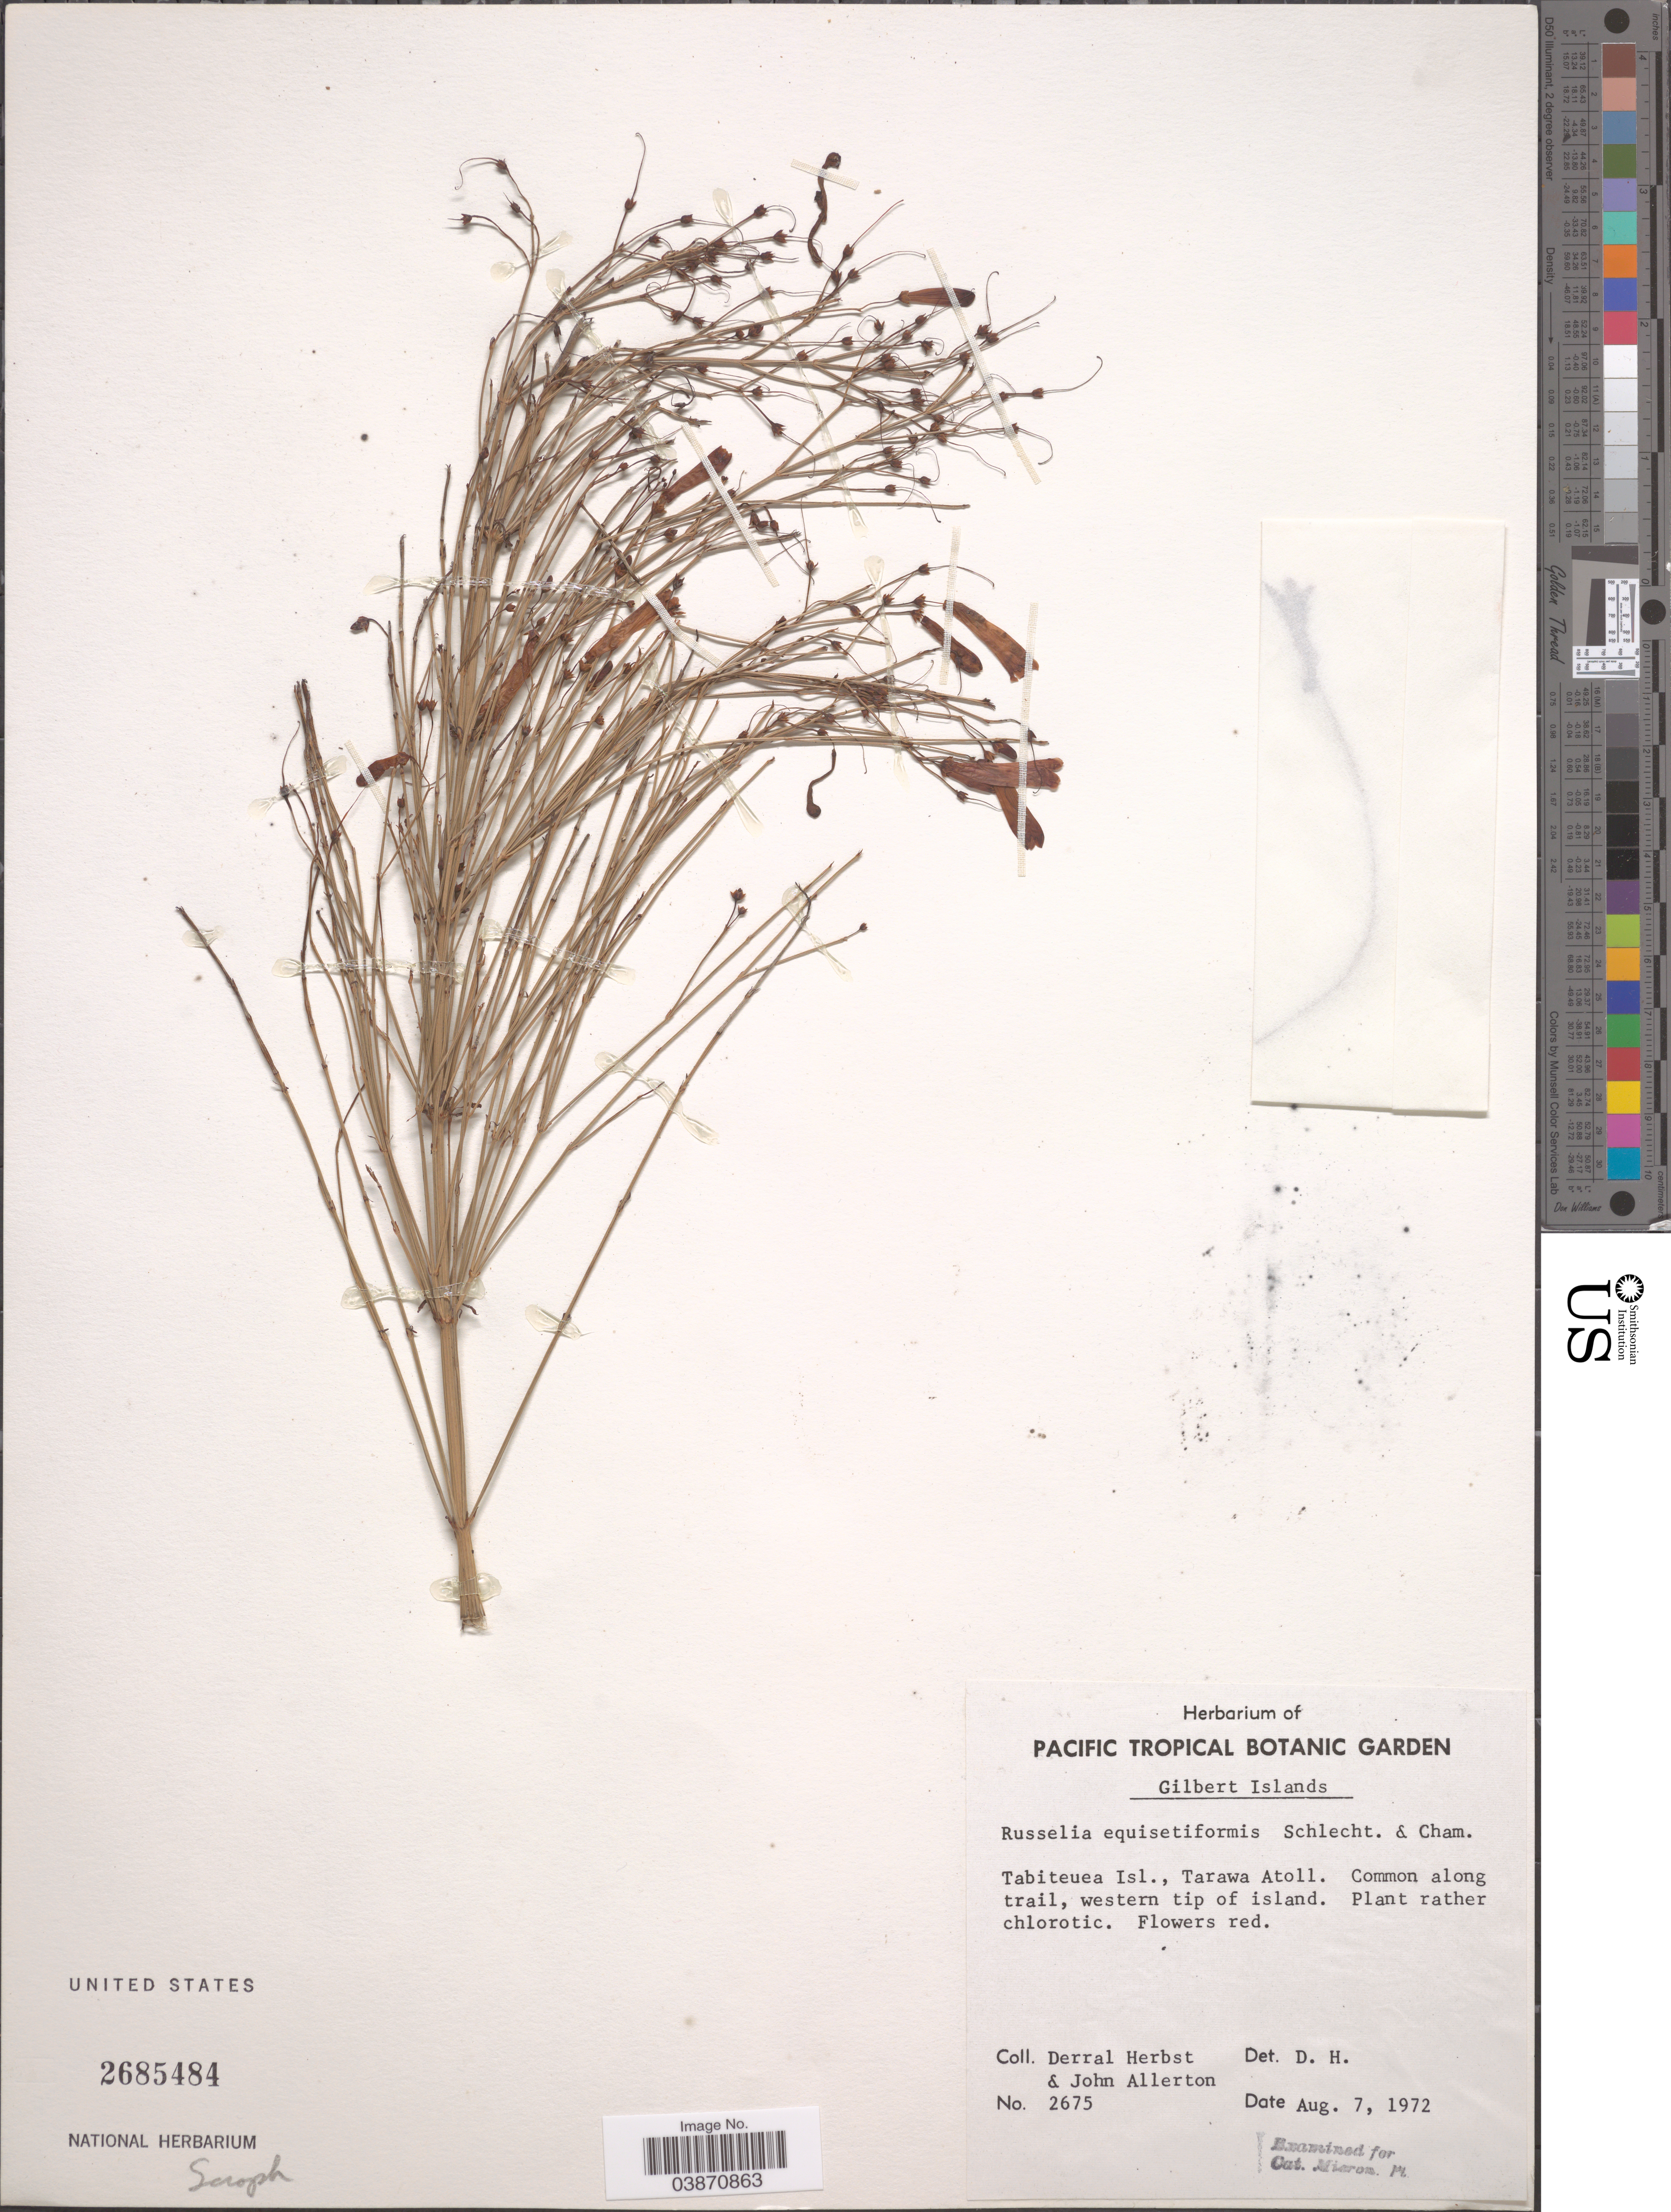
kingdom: Plantae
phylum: Tracheophyta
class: Magnoliopsida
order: Lamiales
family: Plantaginaceae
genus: Russelia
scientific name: Russelia equisetiformis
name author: Schltdl. & Cham.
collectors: D. R. Herbst & J. Allerton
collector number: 2675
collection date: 1972-08-07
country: Kiribati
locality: Gilbert Islands. Tabiteuea Isl, Tarawa Atoll. Along trail, western tip of island.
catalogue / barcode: US 2685484